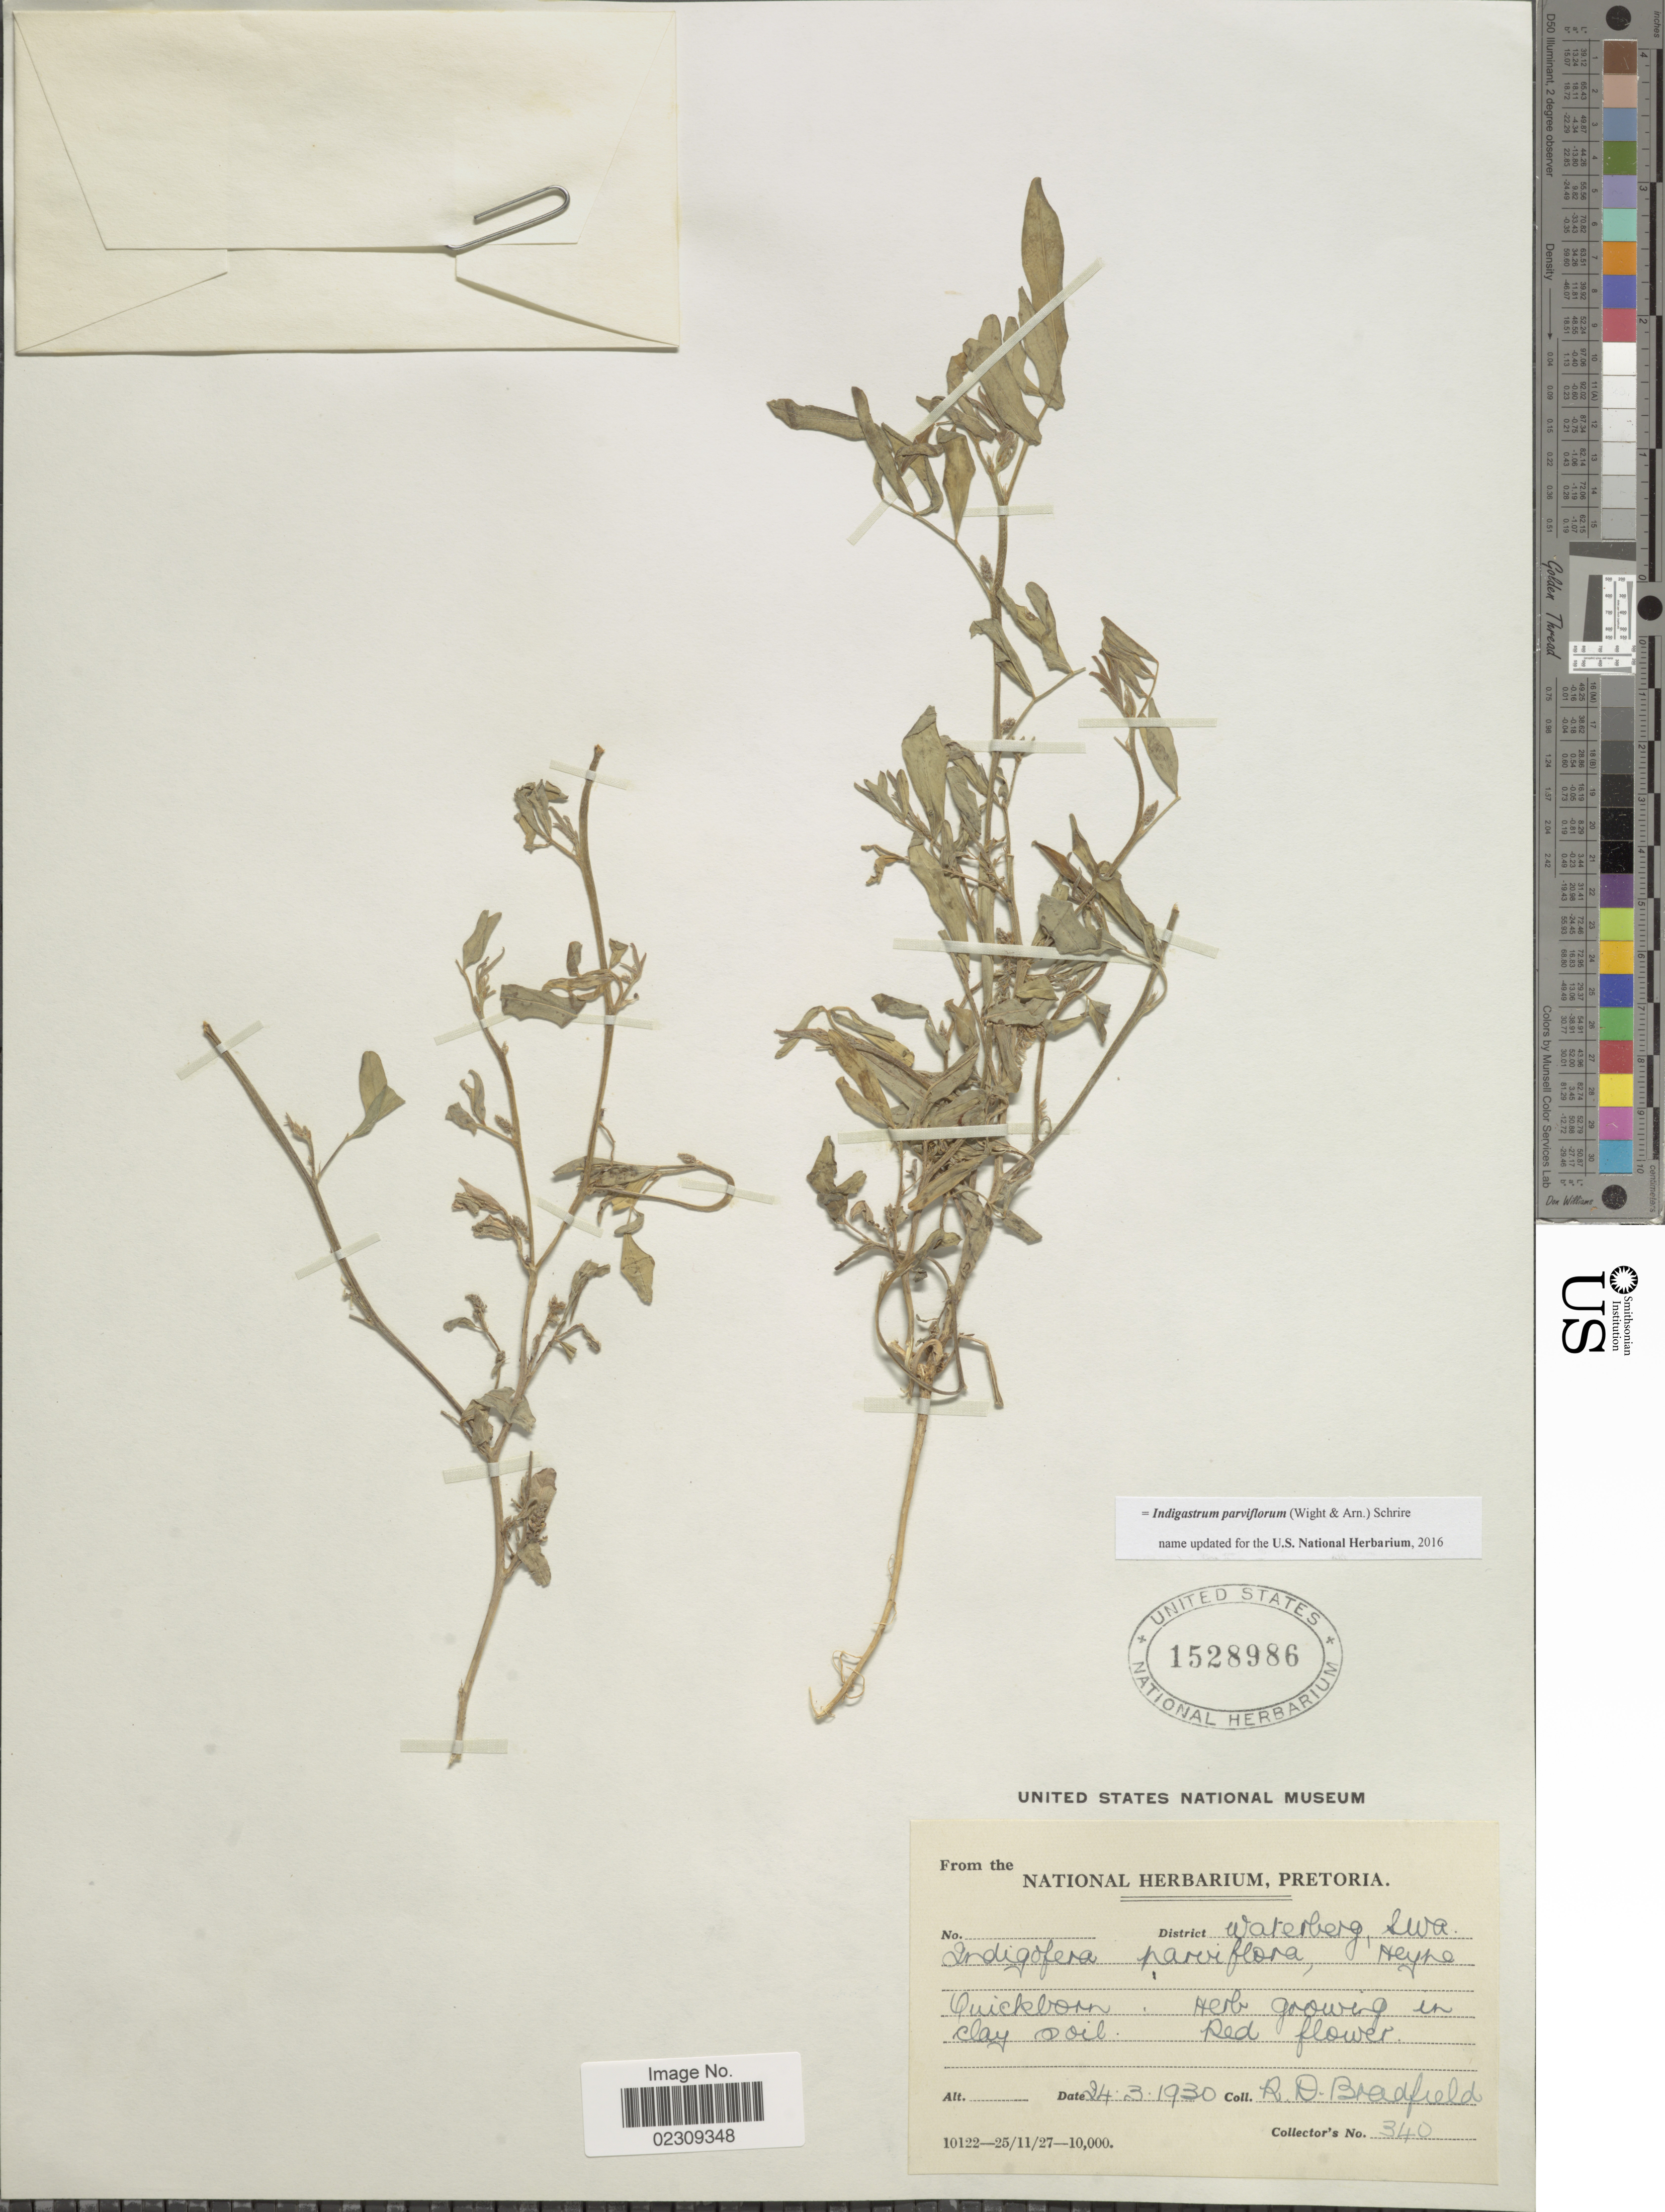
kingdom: Plantae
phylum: Tracheophyta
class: Magnoliopsida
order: Fabales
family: Fabaceae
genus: Indigastrum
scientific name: Indigastrum parviflorum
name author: (F. Heyne ex Hook. & Arn.) Schrire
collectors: R. Bradfield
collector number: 340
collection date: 1930-03-24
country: South Africa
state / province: Limpopo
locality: District Waterberg, SWA, Quickborn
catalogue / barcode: US 1528986